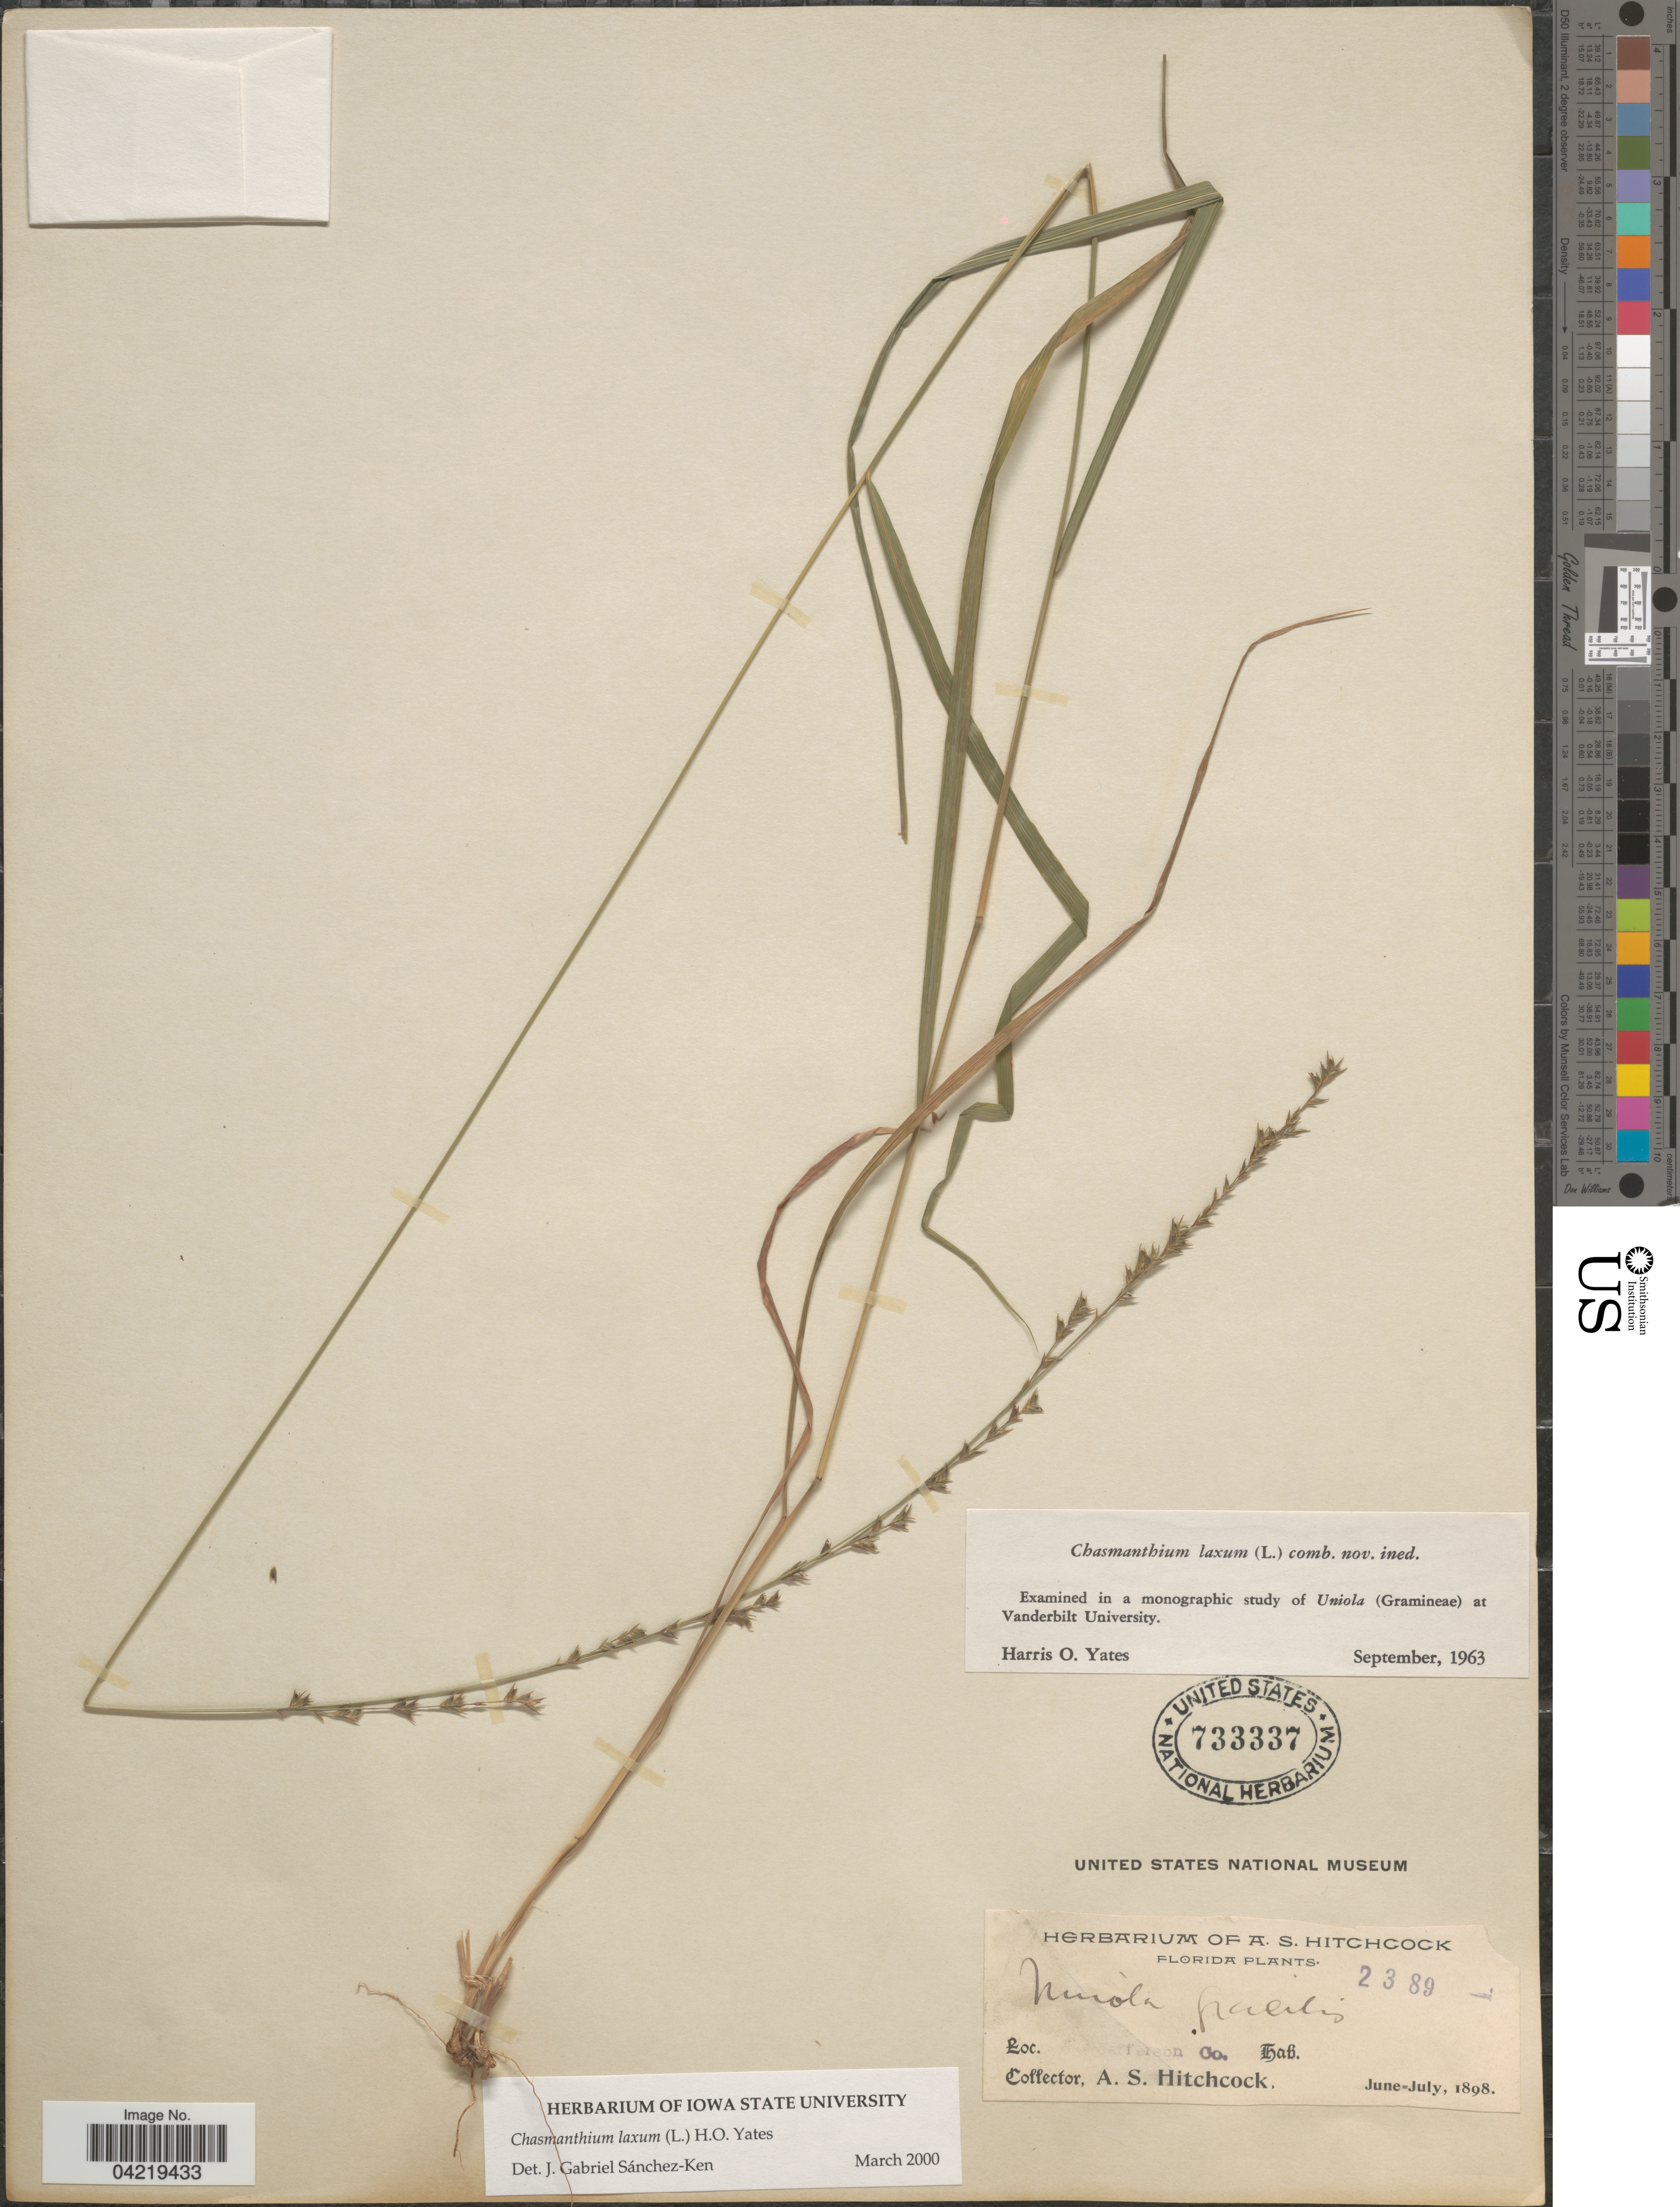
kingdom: Plantae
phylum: Tracheophyta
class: Liliopsida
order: Poales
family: Poaceae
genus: Chasmanthium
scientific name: Chasmanthium laxum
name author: (L.) H.O. Yates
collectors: A. S. Hitchcock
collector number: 2389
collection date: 1898-06/1898-07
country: United States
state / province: Florida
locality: Jefferson Co.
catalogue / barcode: US 733337